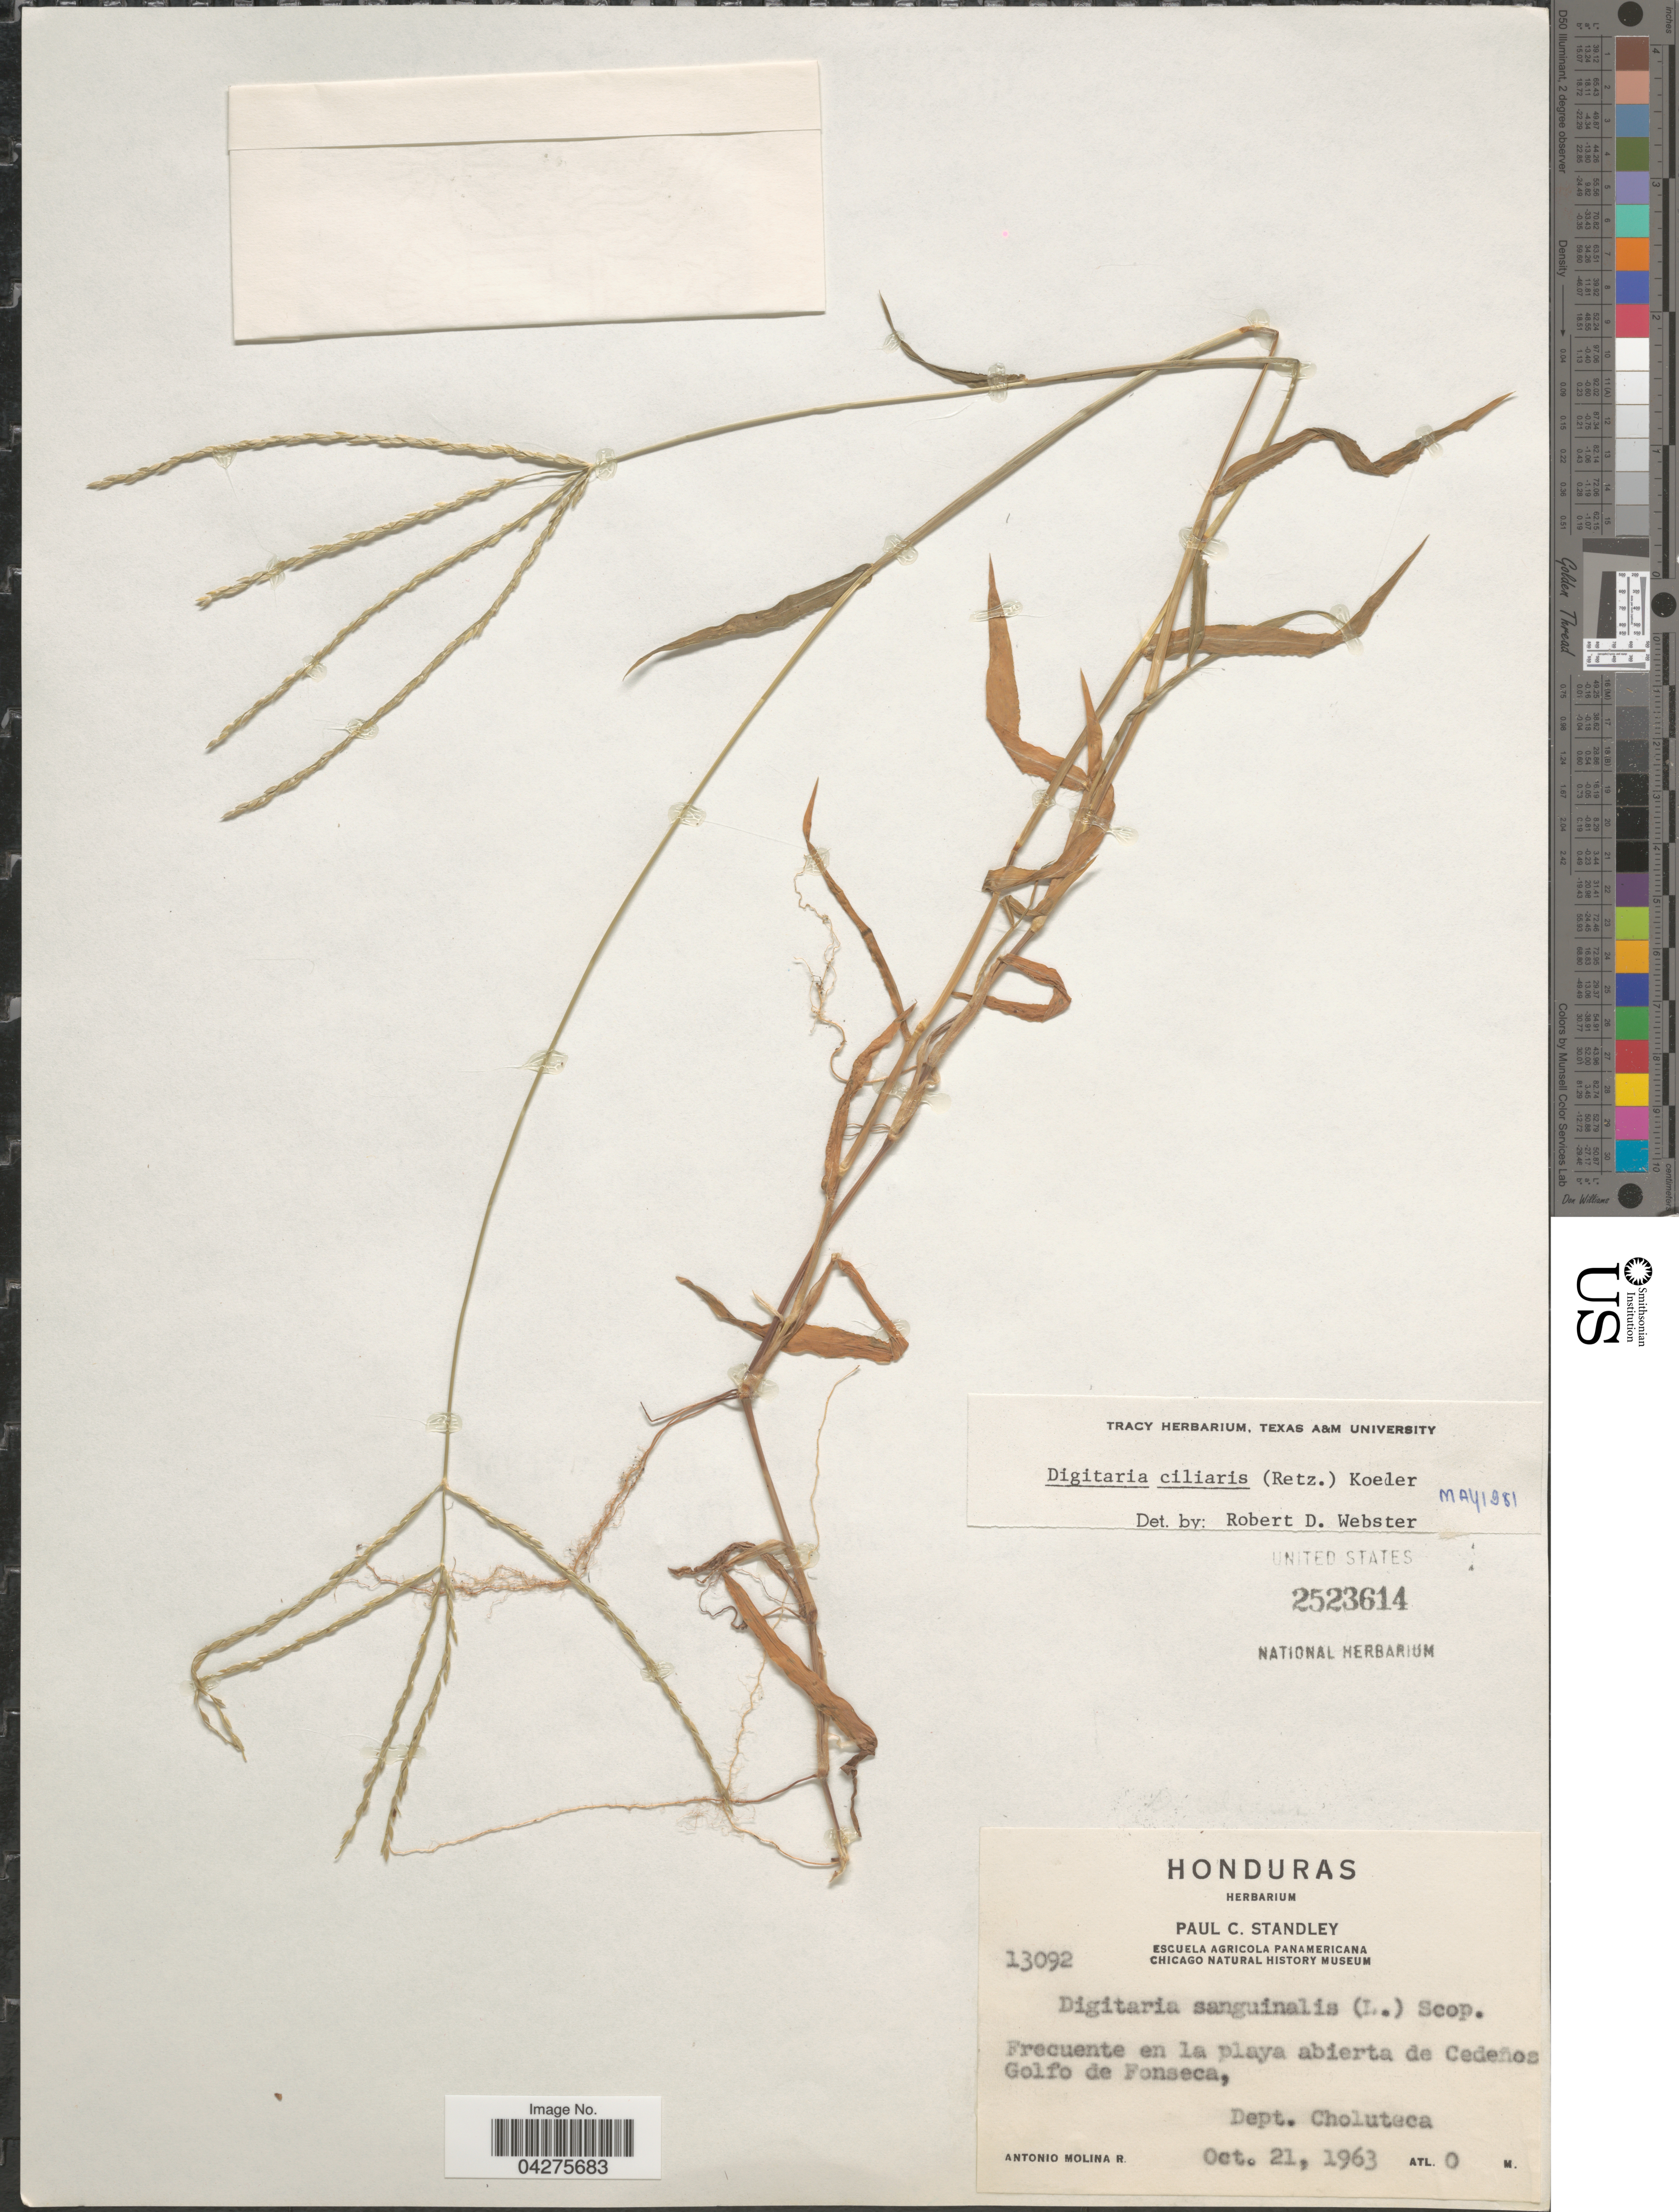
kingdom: Plantae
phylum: Tracheophyta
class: Liliopsida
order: Poales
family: Poaceae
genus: Digitaria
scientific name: Digitaria ciliaris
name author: (Retz.) Koeler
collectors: A. Molina R.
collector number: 13092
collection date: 1963-10-21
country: Honduras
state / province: Choluteca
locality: Frecuente en la playa abierta de Cedeños, Golfo de Fonseca, Dept. Choluteca.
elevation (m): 0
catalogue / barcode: US 2523614